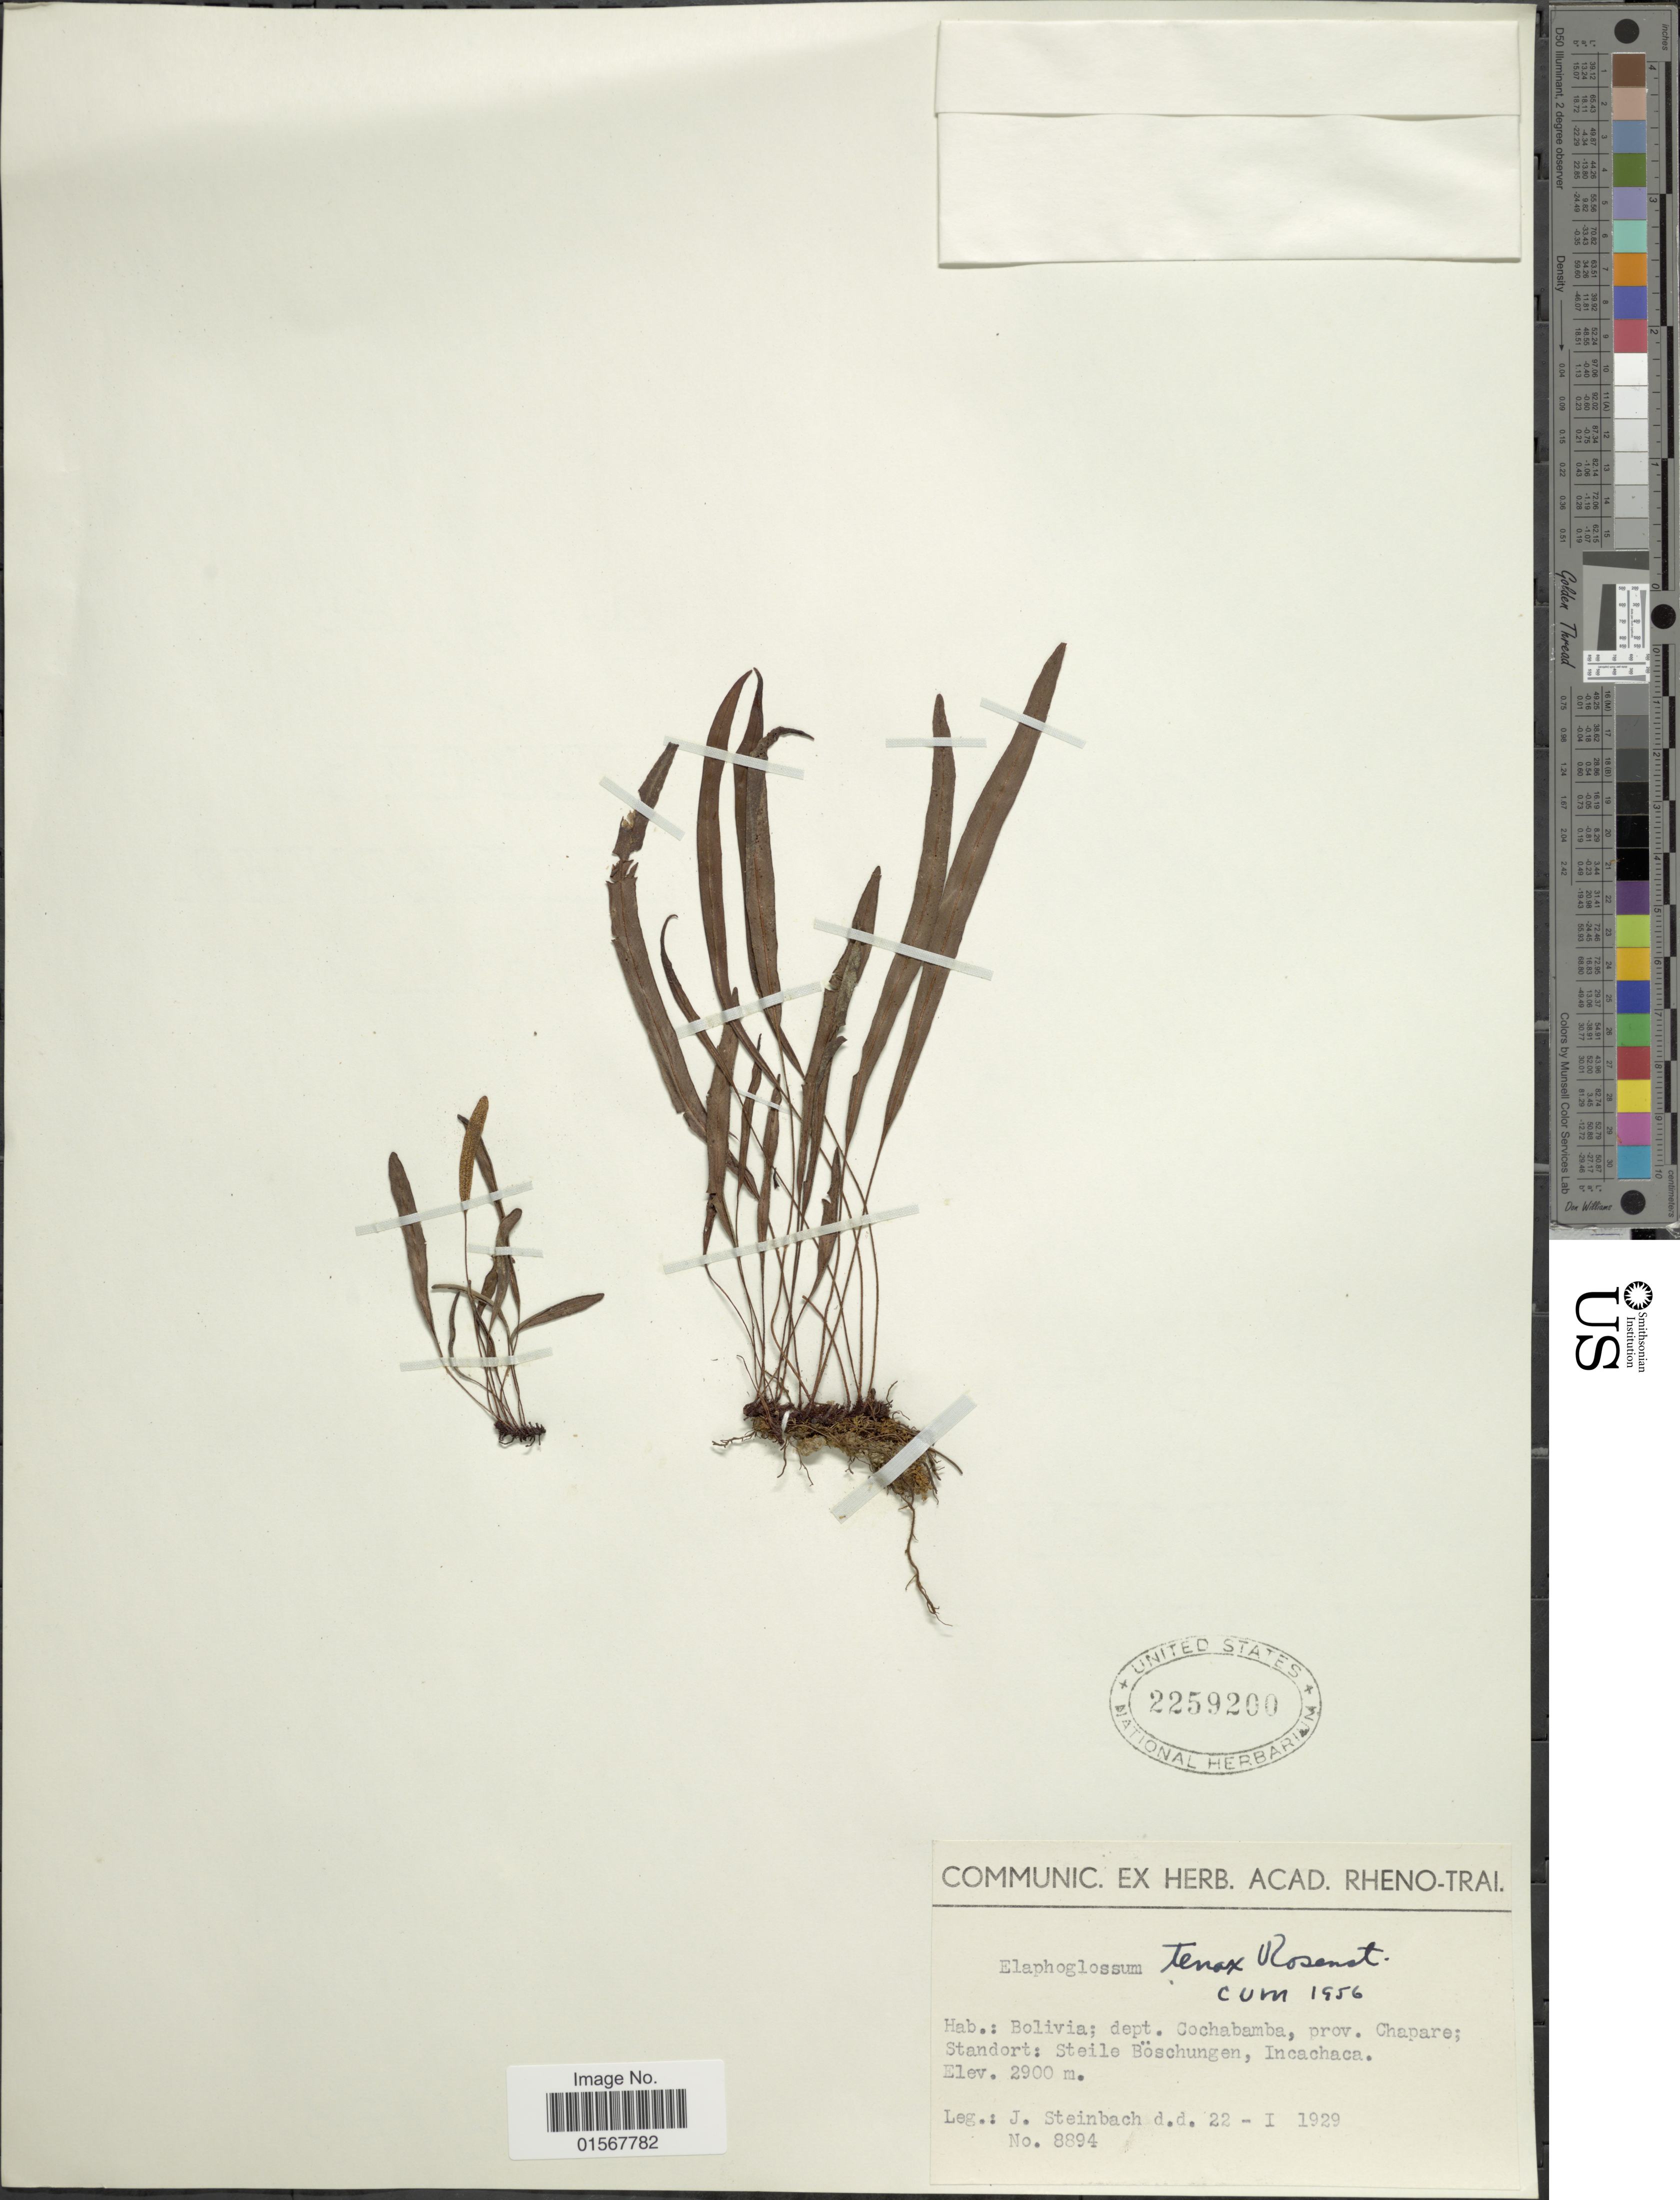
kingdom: Plantae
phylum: Tracheophyta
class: Polypodiopsida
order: Polypodiales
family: Dryopteridaceae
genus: Elaphoglossum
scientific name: Elaphoglossum tenax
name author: Rosenst.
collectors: J. Steinbach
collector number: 8894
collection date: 1929-01-22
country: Bolivia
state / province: Cochabamba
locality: Bolivia: dept. Cochabamba, prov. Chapare; Standort: Steile Boschungen, Incachaca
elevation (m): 2900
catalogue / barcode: US 2259200